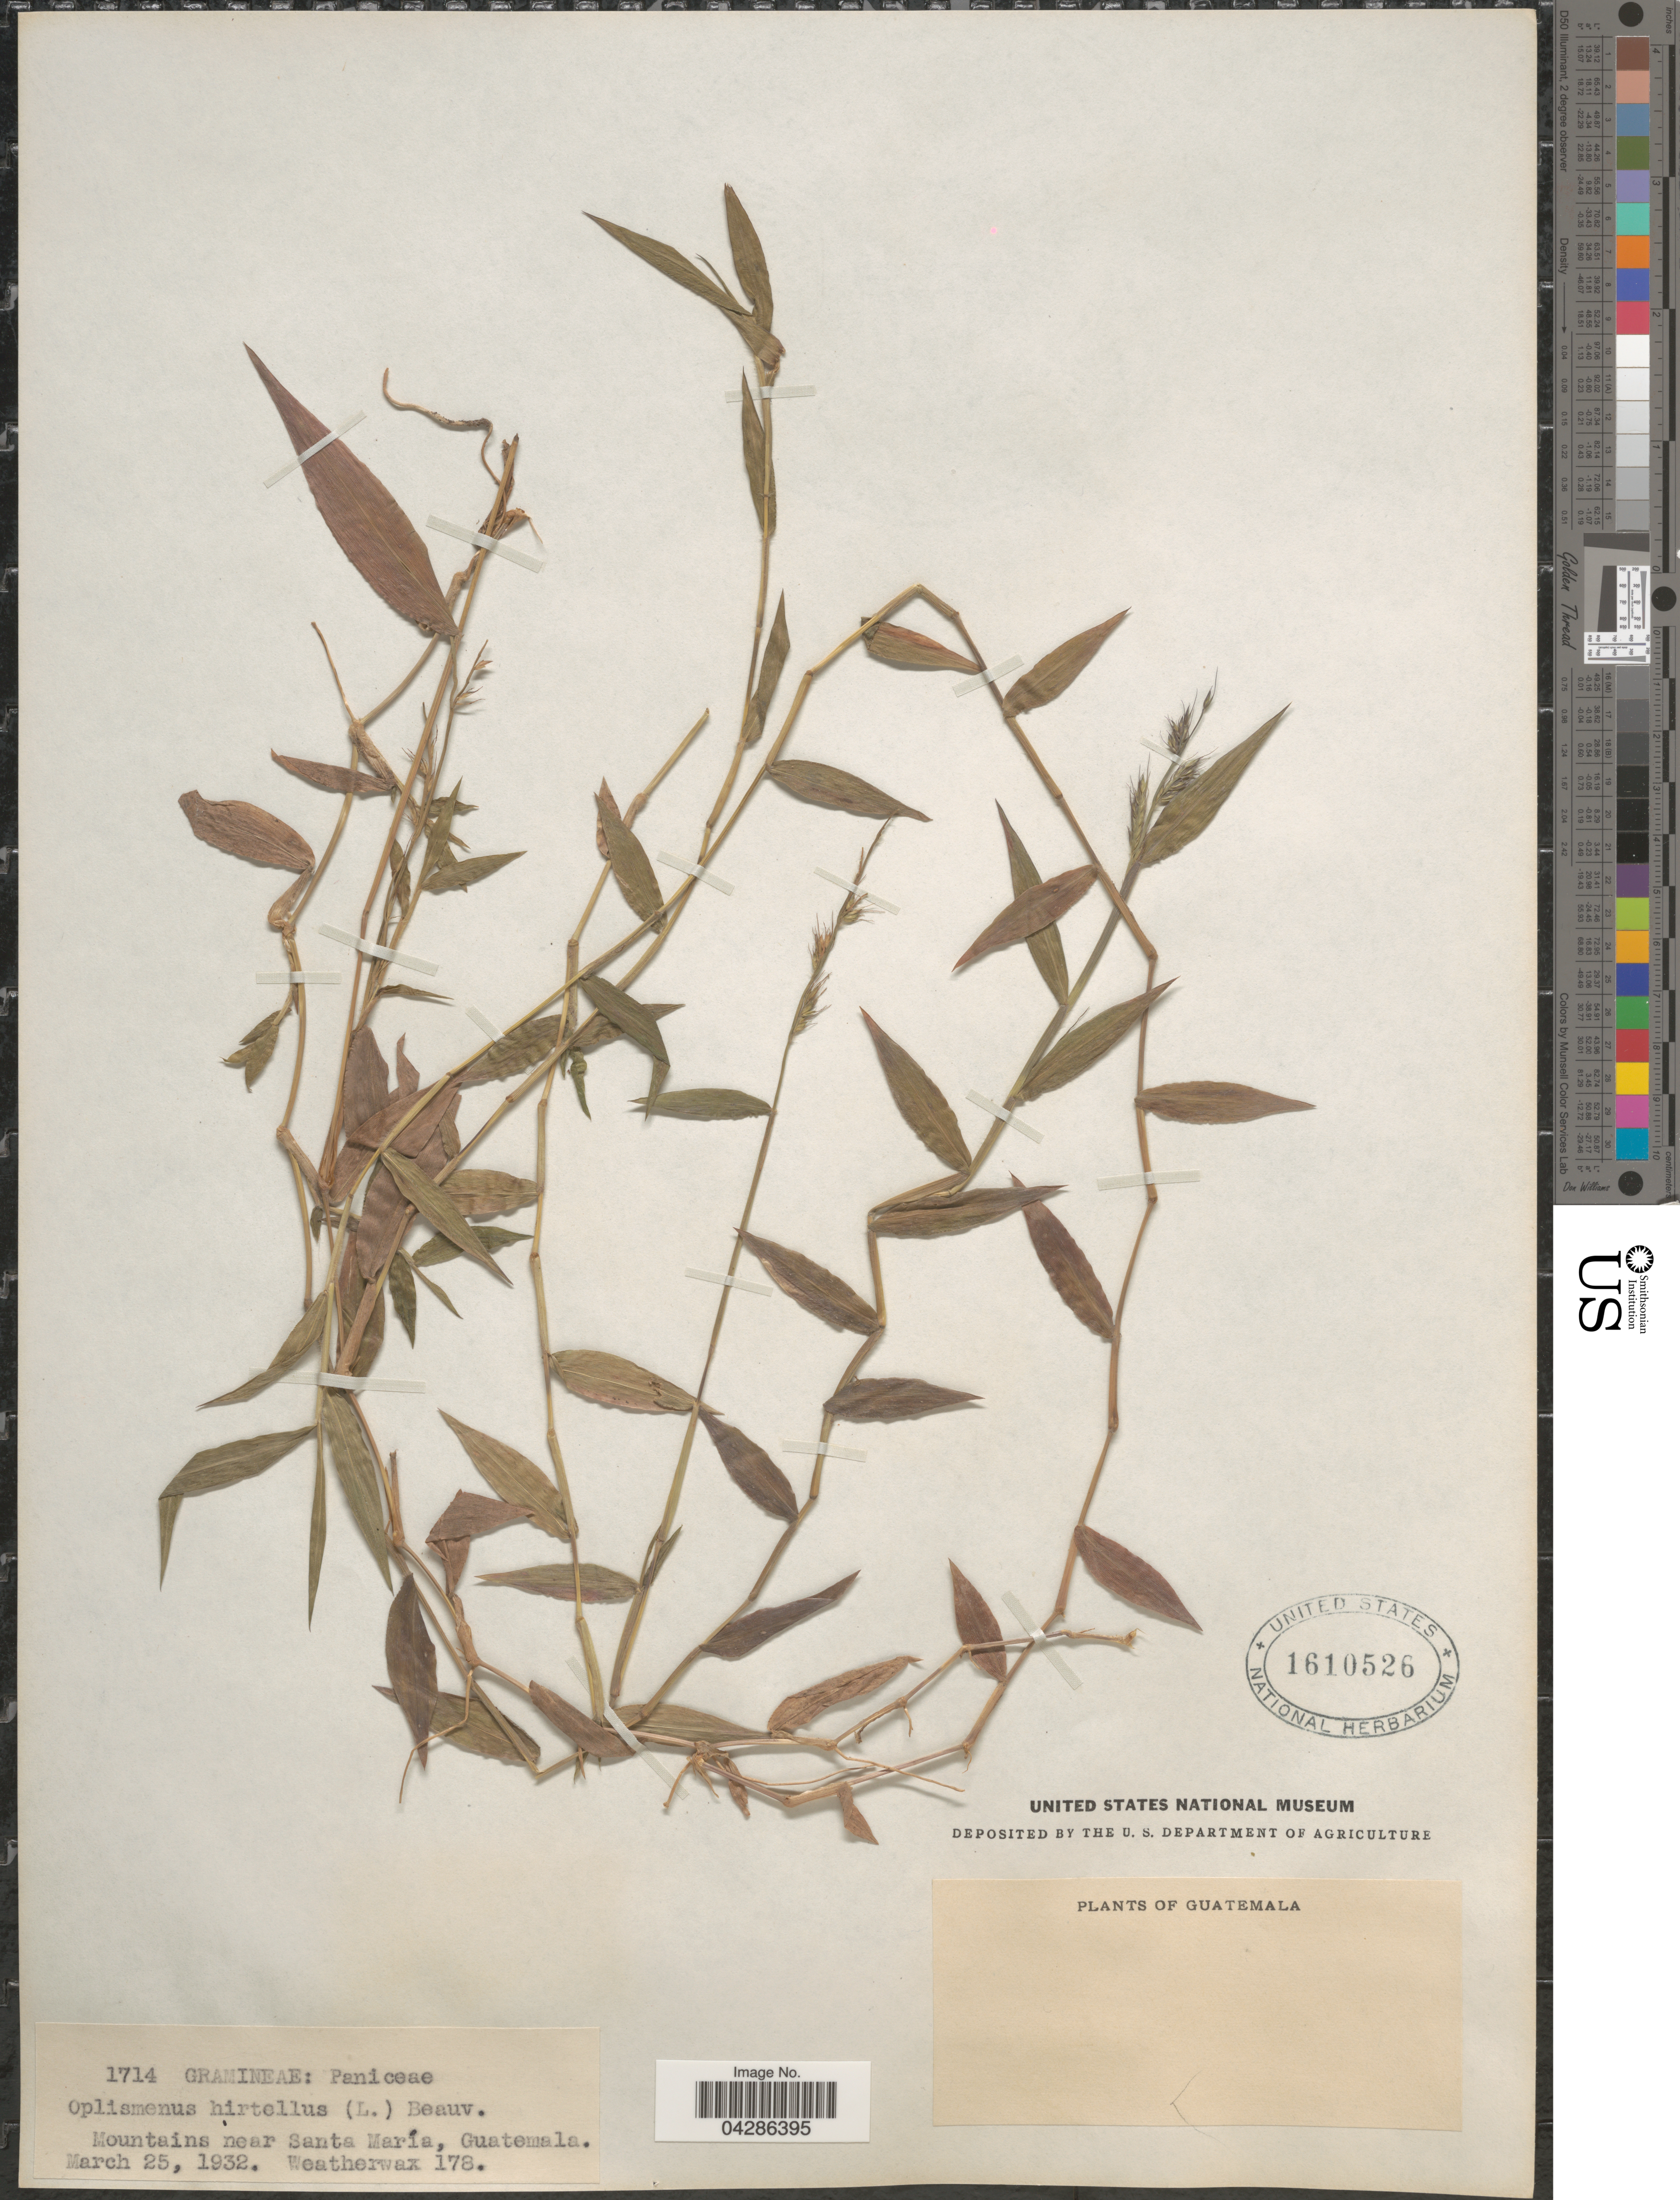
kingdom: Plantae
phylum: Tracheophyta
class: Liliopsida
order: Poales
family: Poaceae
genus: Oplismenus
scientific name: Oplismenus hirtellus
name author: (L.) P. Beauv.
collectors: -. Weatherwax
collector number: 178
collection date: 1932-03-25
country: Guatemala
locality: Mountains near Santa María.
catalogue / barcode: US 1610526